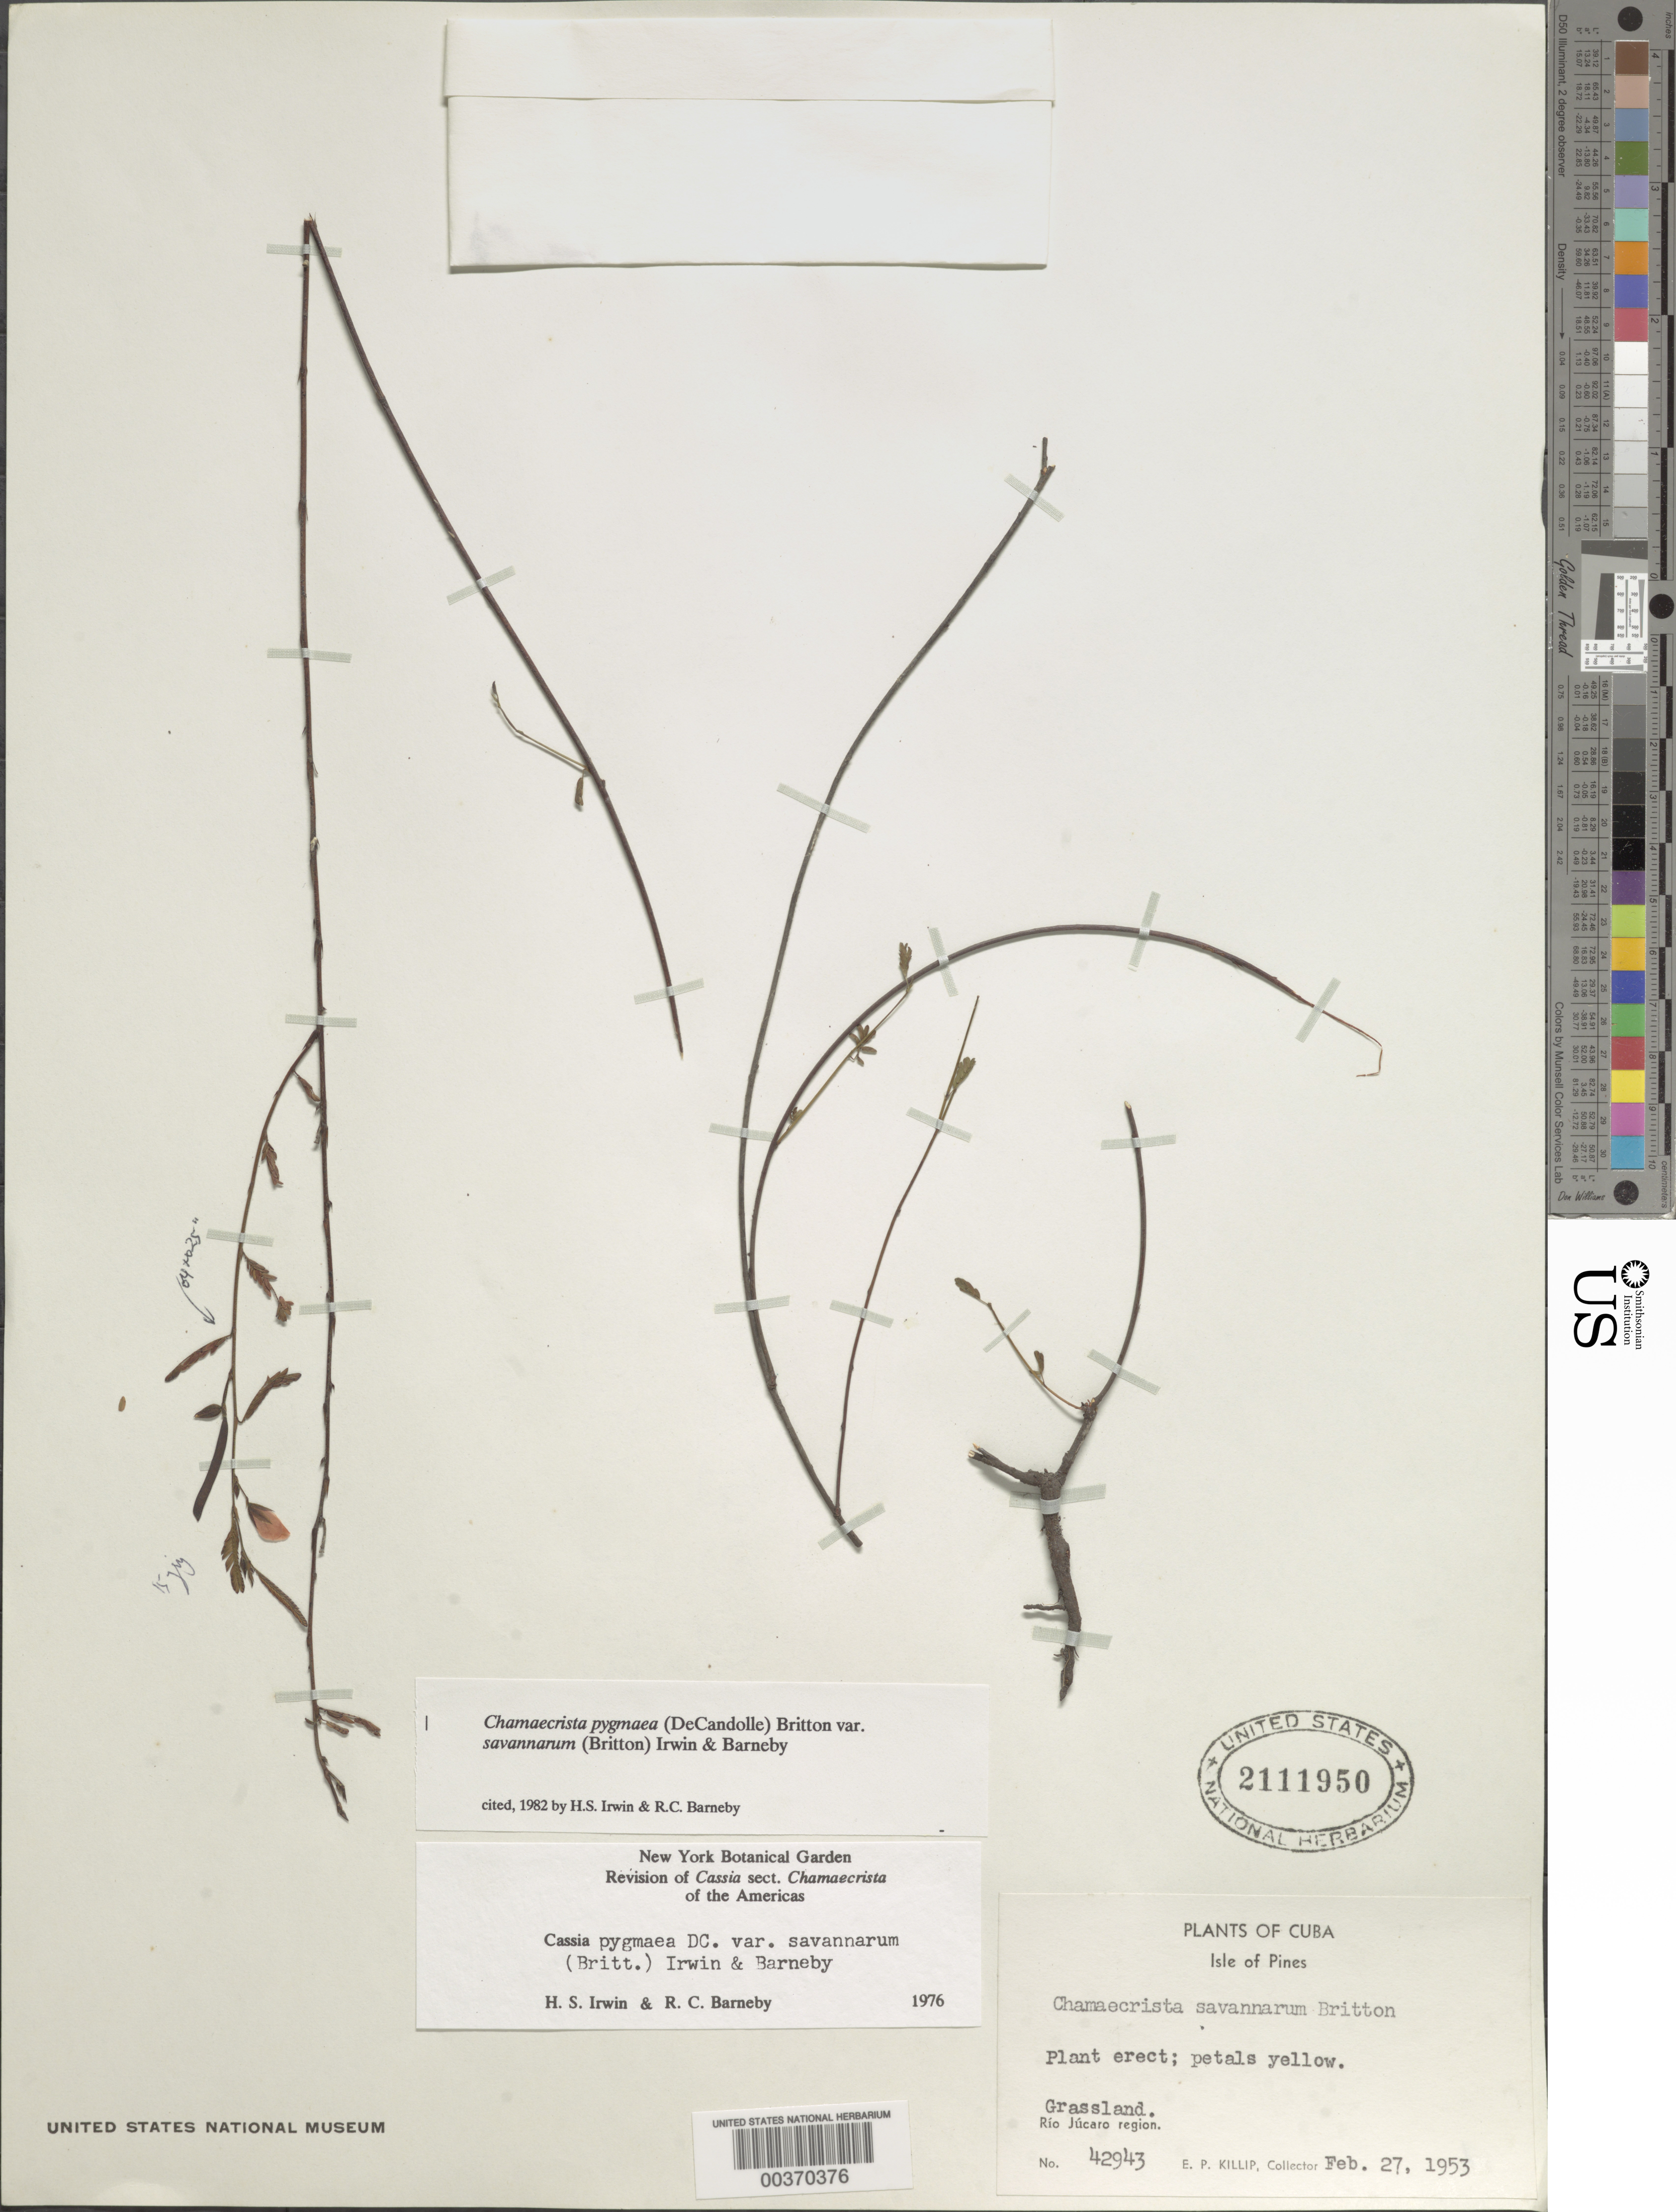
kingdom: Plantae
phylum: Tracheophyta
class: Magnoliopsida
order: Fabales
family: Fabaceae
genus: Chamaecrista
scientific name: Chamaecrista pygmaea var. savannarum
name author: (Britton) H.S. Irwin & Barneby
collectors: E. P. Killip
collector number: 42943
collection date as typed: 27 Feb 1953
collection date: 1953-02-27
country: Cuba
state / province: Isla de La Juventud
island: Isla de La Juventud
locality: Rio jucaro region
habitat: Grassland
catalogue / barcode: US 2111950